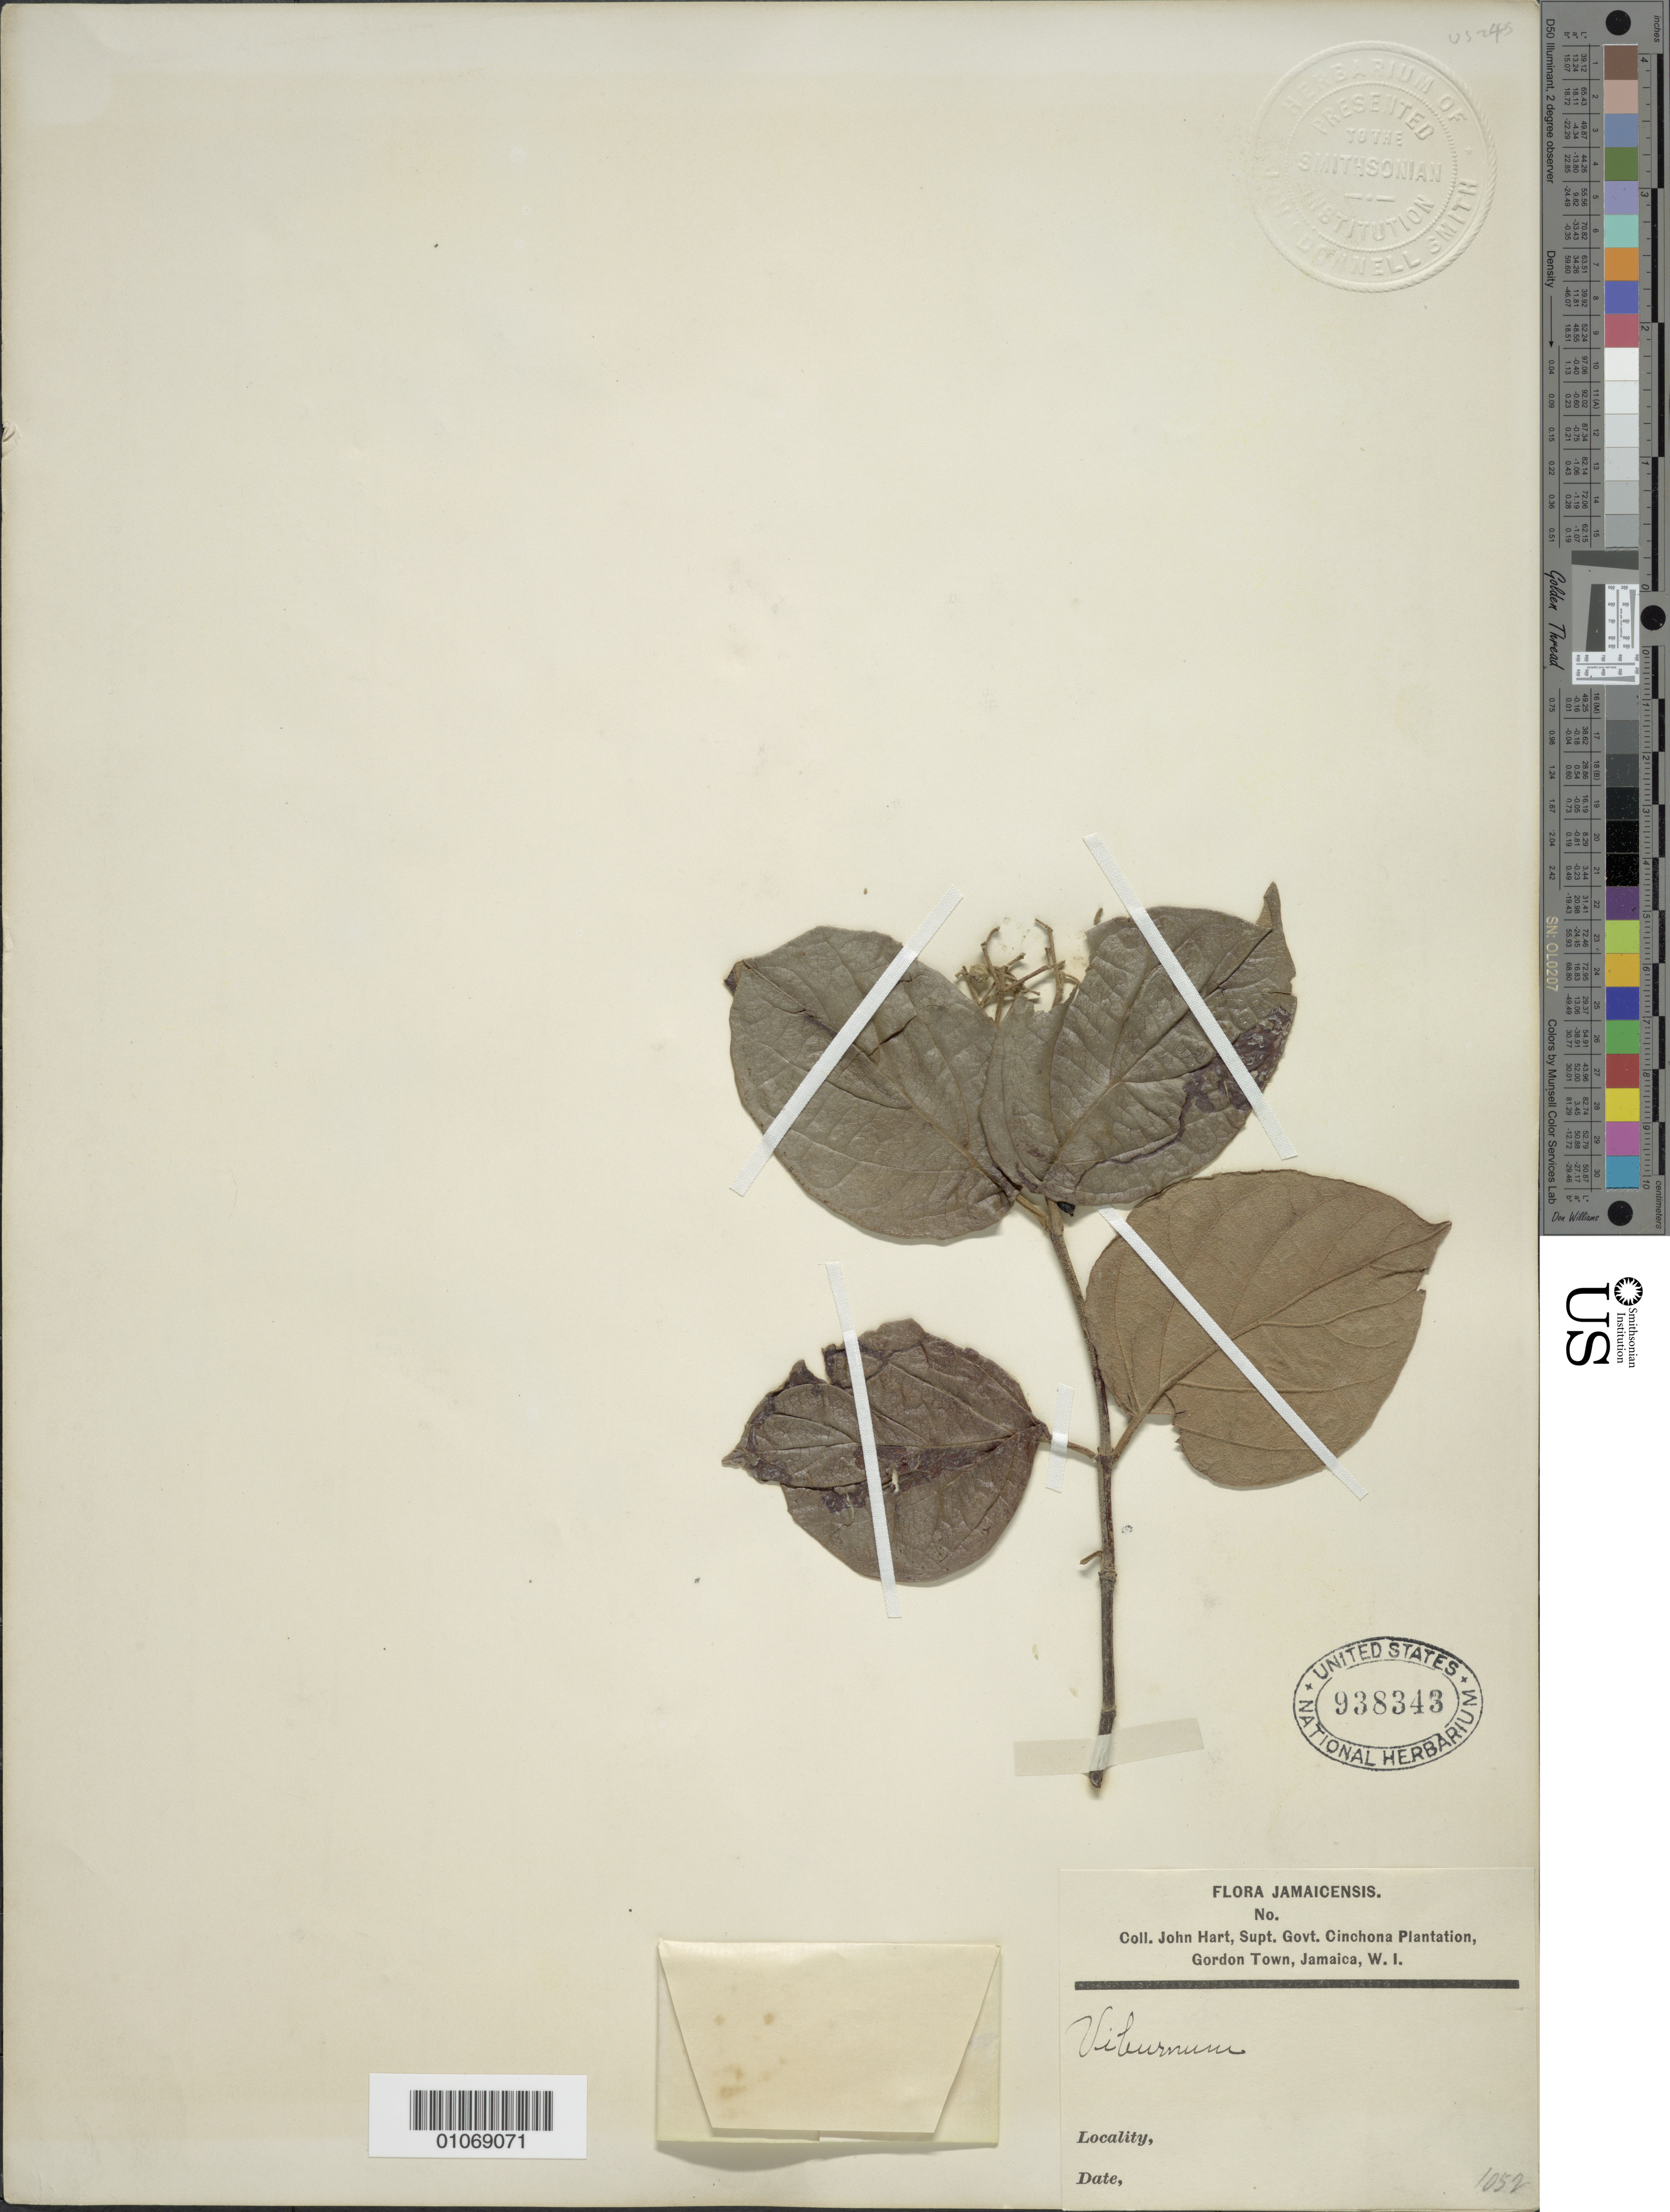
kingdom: Plantae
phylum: Tracheophyta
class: Magnoliopsida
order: Dipsacales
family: Viburnaceae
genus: Viburnum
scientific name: Viburnum sp.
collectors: J. Hart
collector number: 1052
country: Jamaica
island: Jamaica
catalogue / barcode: US 938343